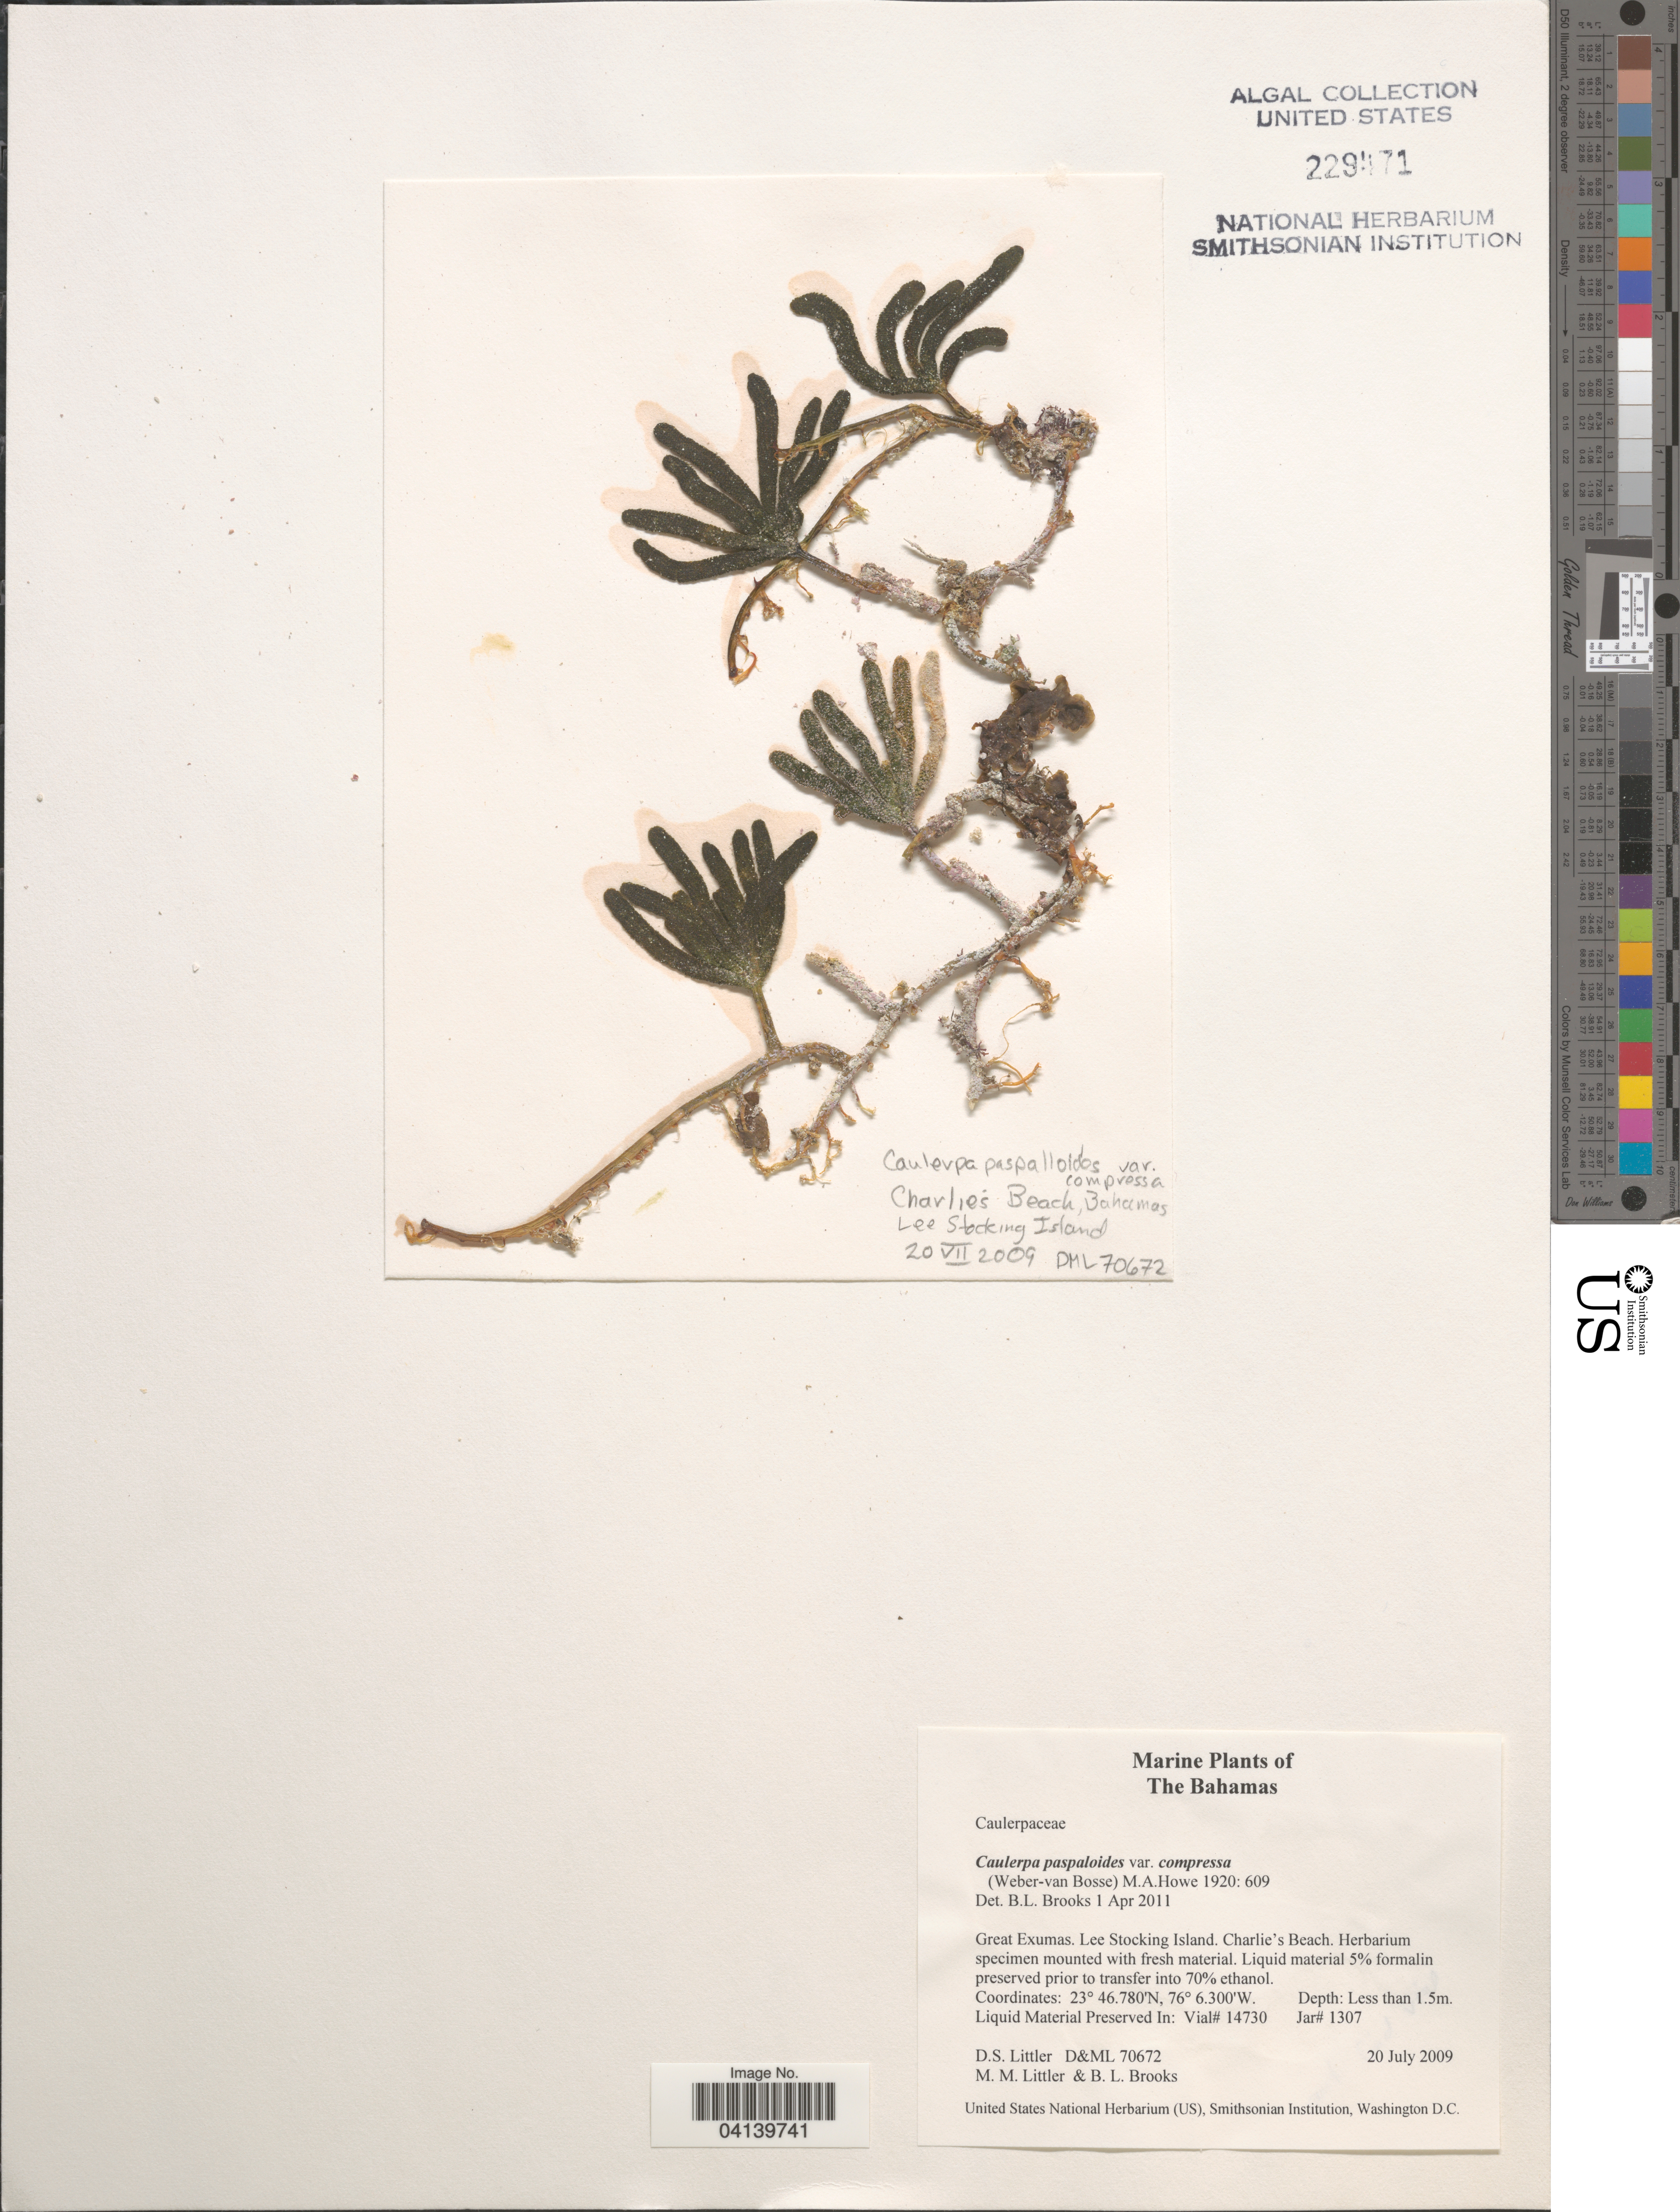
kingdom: Plantae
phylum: Chlorophyta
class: Ulvophyceae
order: Bryopsidales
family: Caulerpaceae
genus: Caulerpa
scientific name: Caulerpa paspaloides var. compressa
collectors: D. S. Littler & B. Brooks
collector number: D&ML 70672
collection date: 2009-07-20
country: Bahamas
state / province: Exuma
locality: Great Exumas. Lee Stocking Island. Charlie's Beach.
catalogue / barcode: US 229471